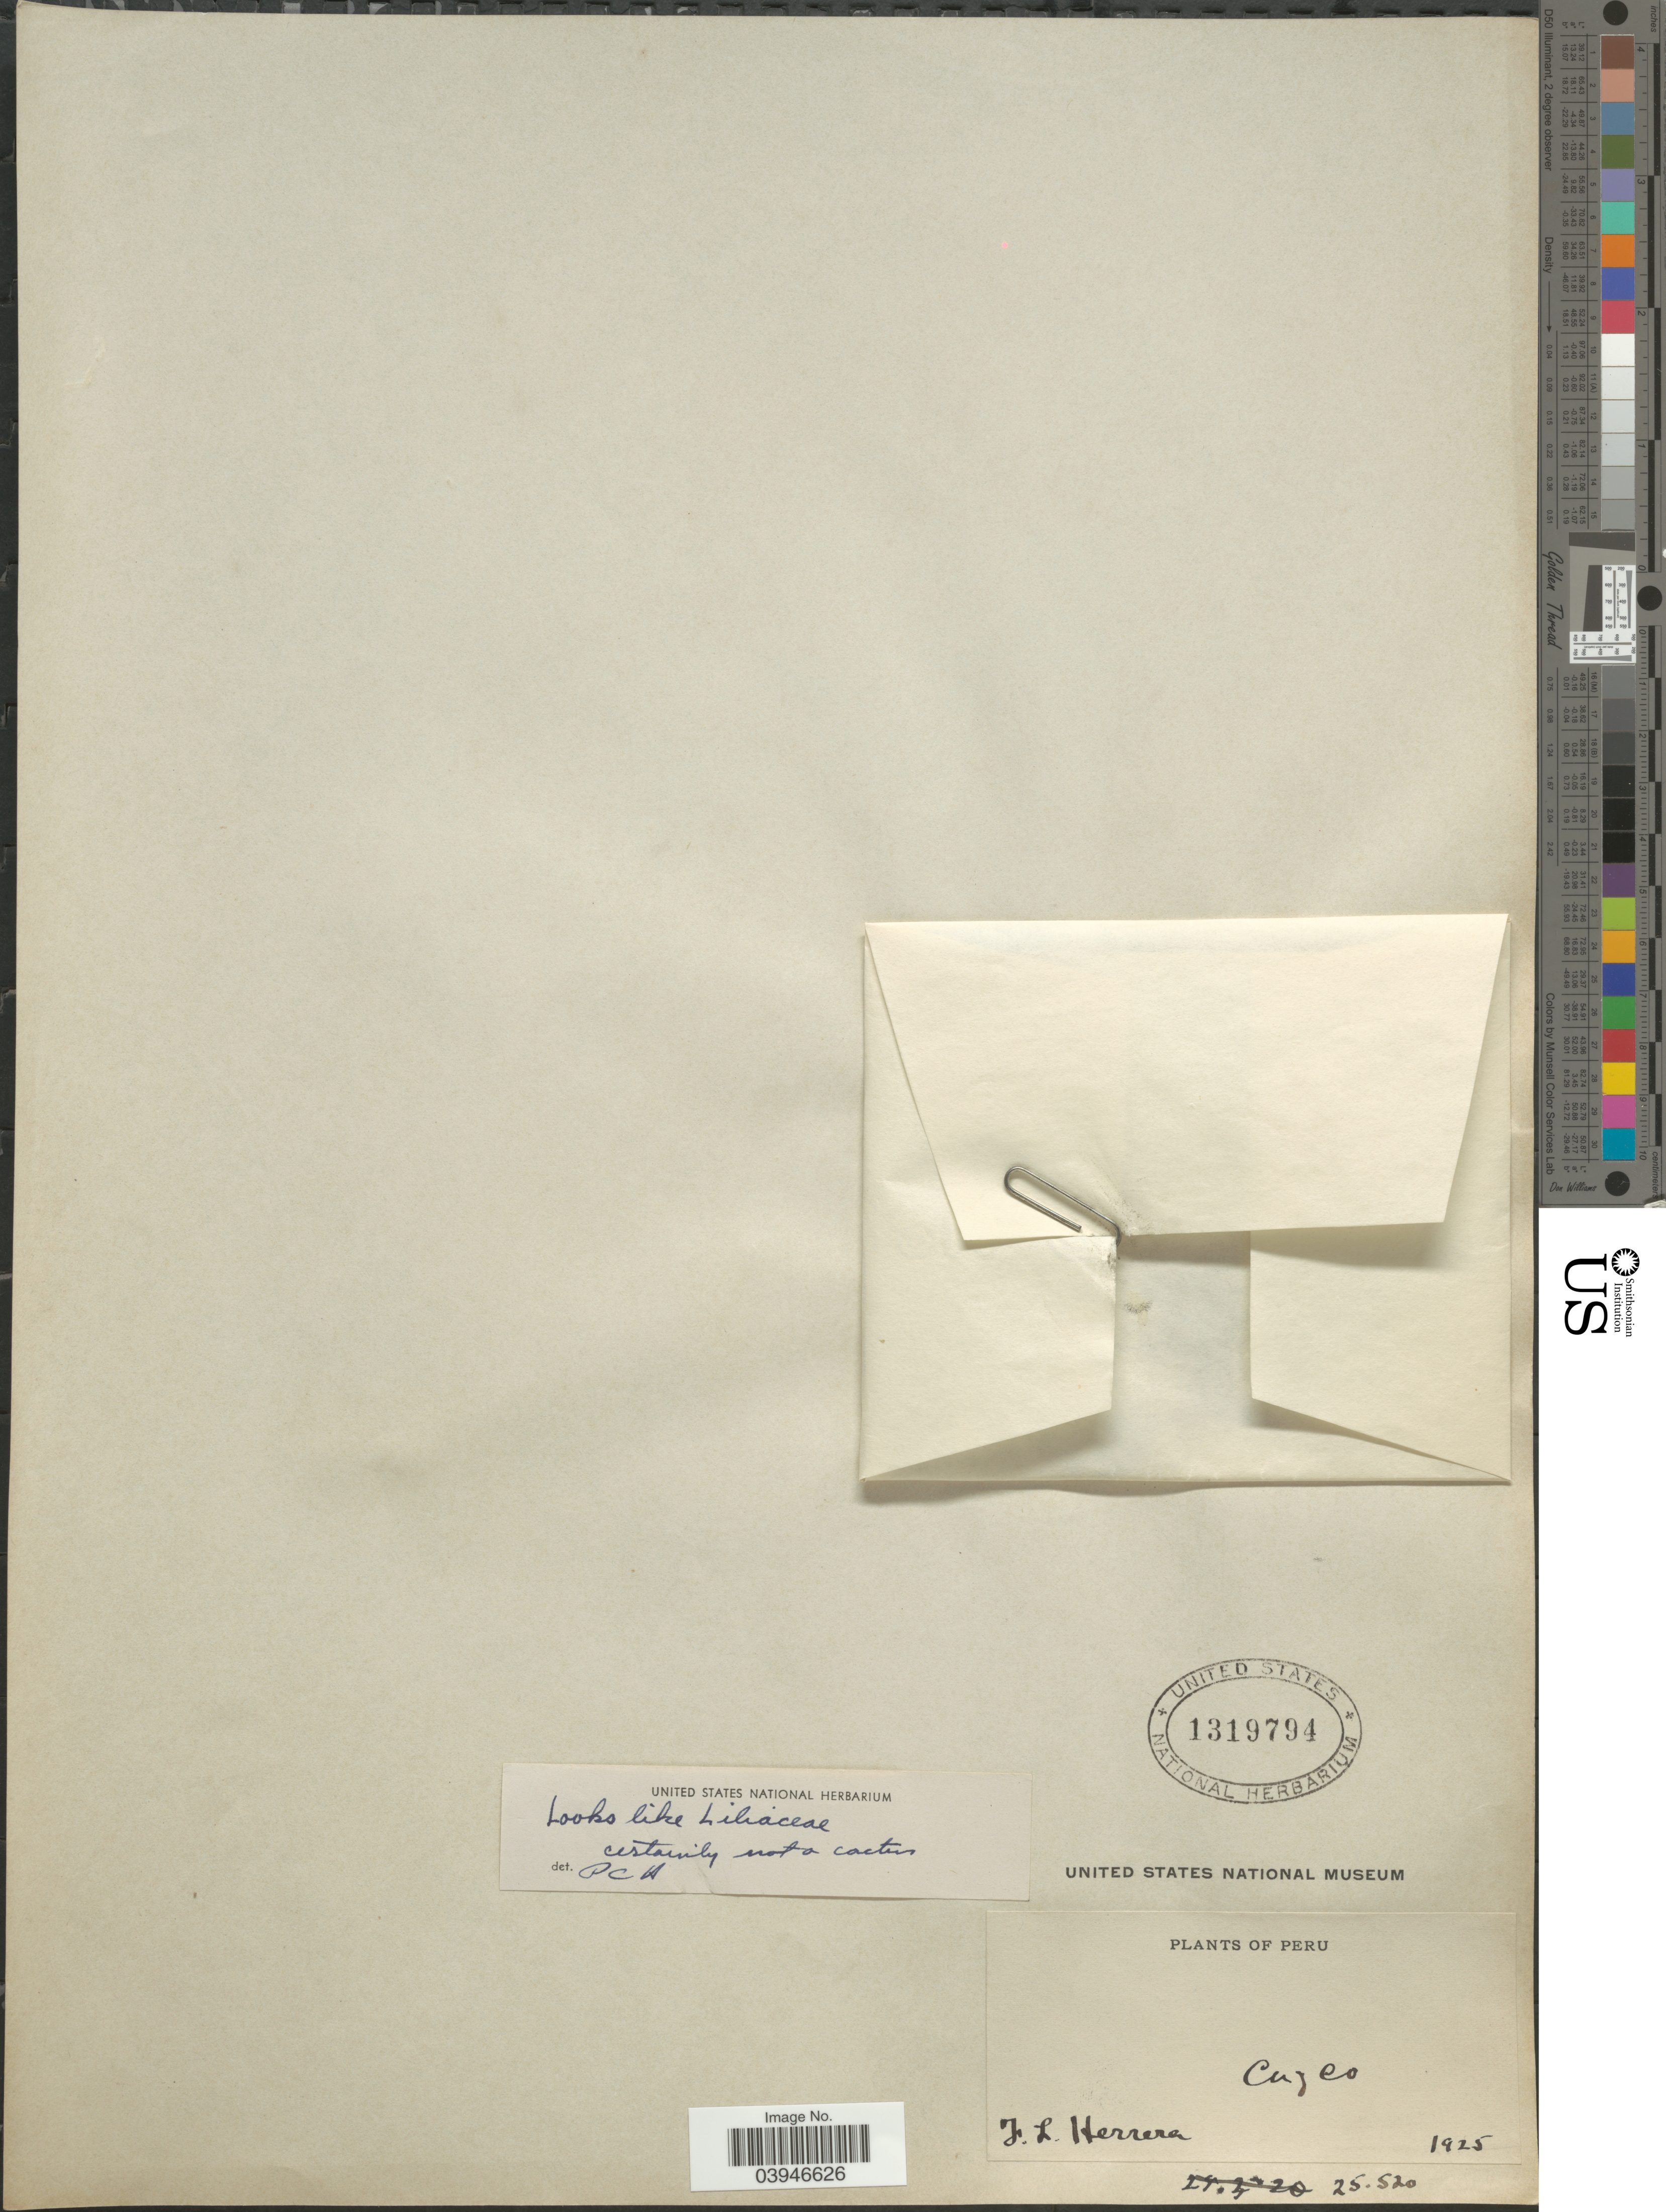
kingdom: Plantae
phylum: Tracheophyta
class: Liliopsida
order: Liliales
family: Liliaceae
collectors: J. L. Herrera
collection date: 1925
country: Peru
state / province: Cusco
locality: Cuzco.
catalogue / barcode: US 1319794